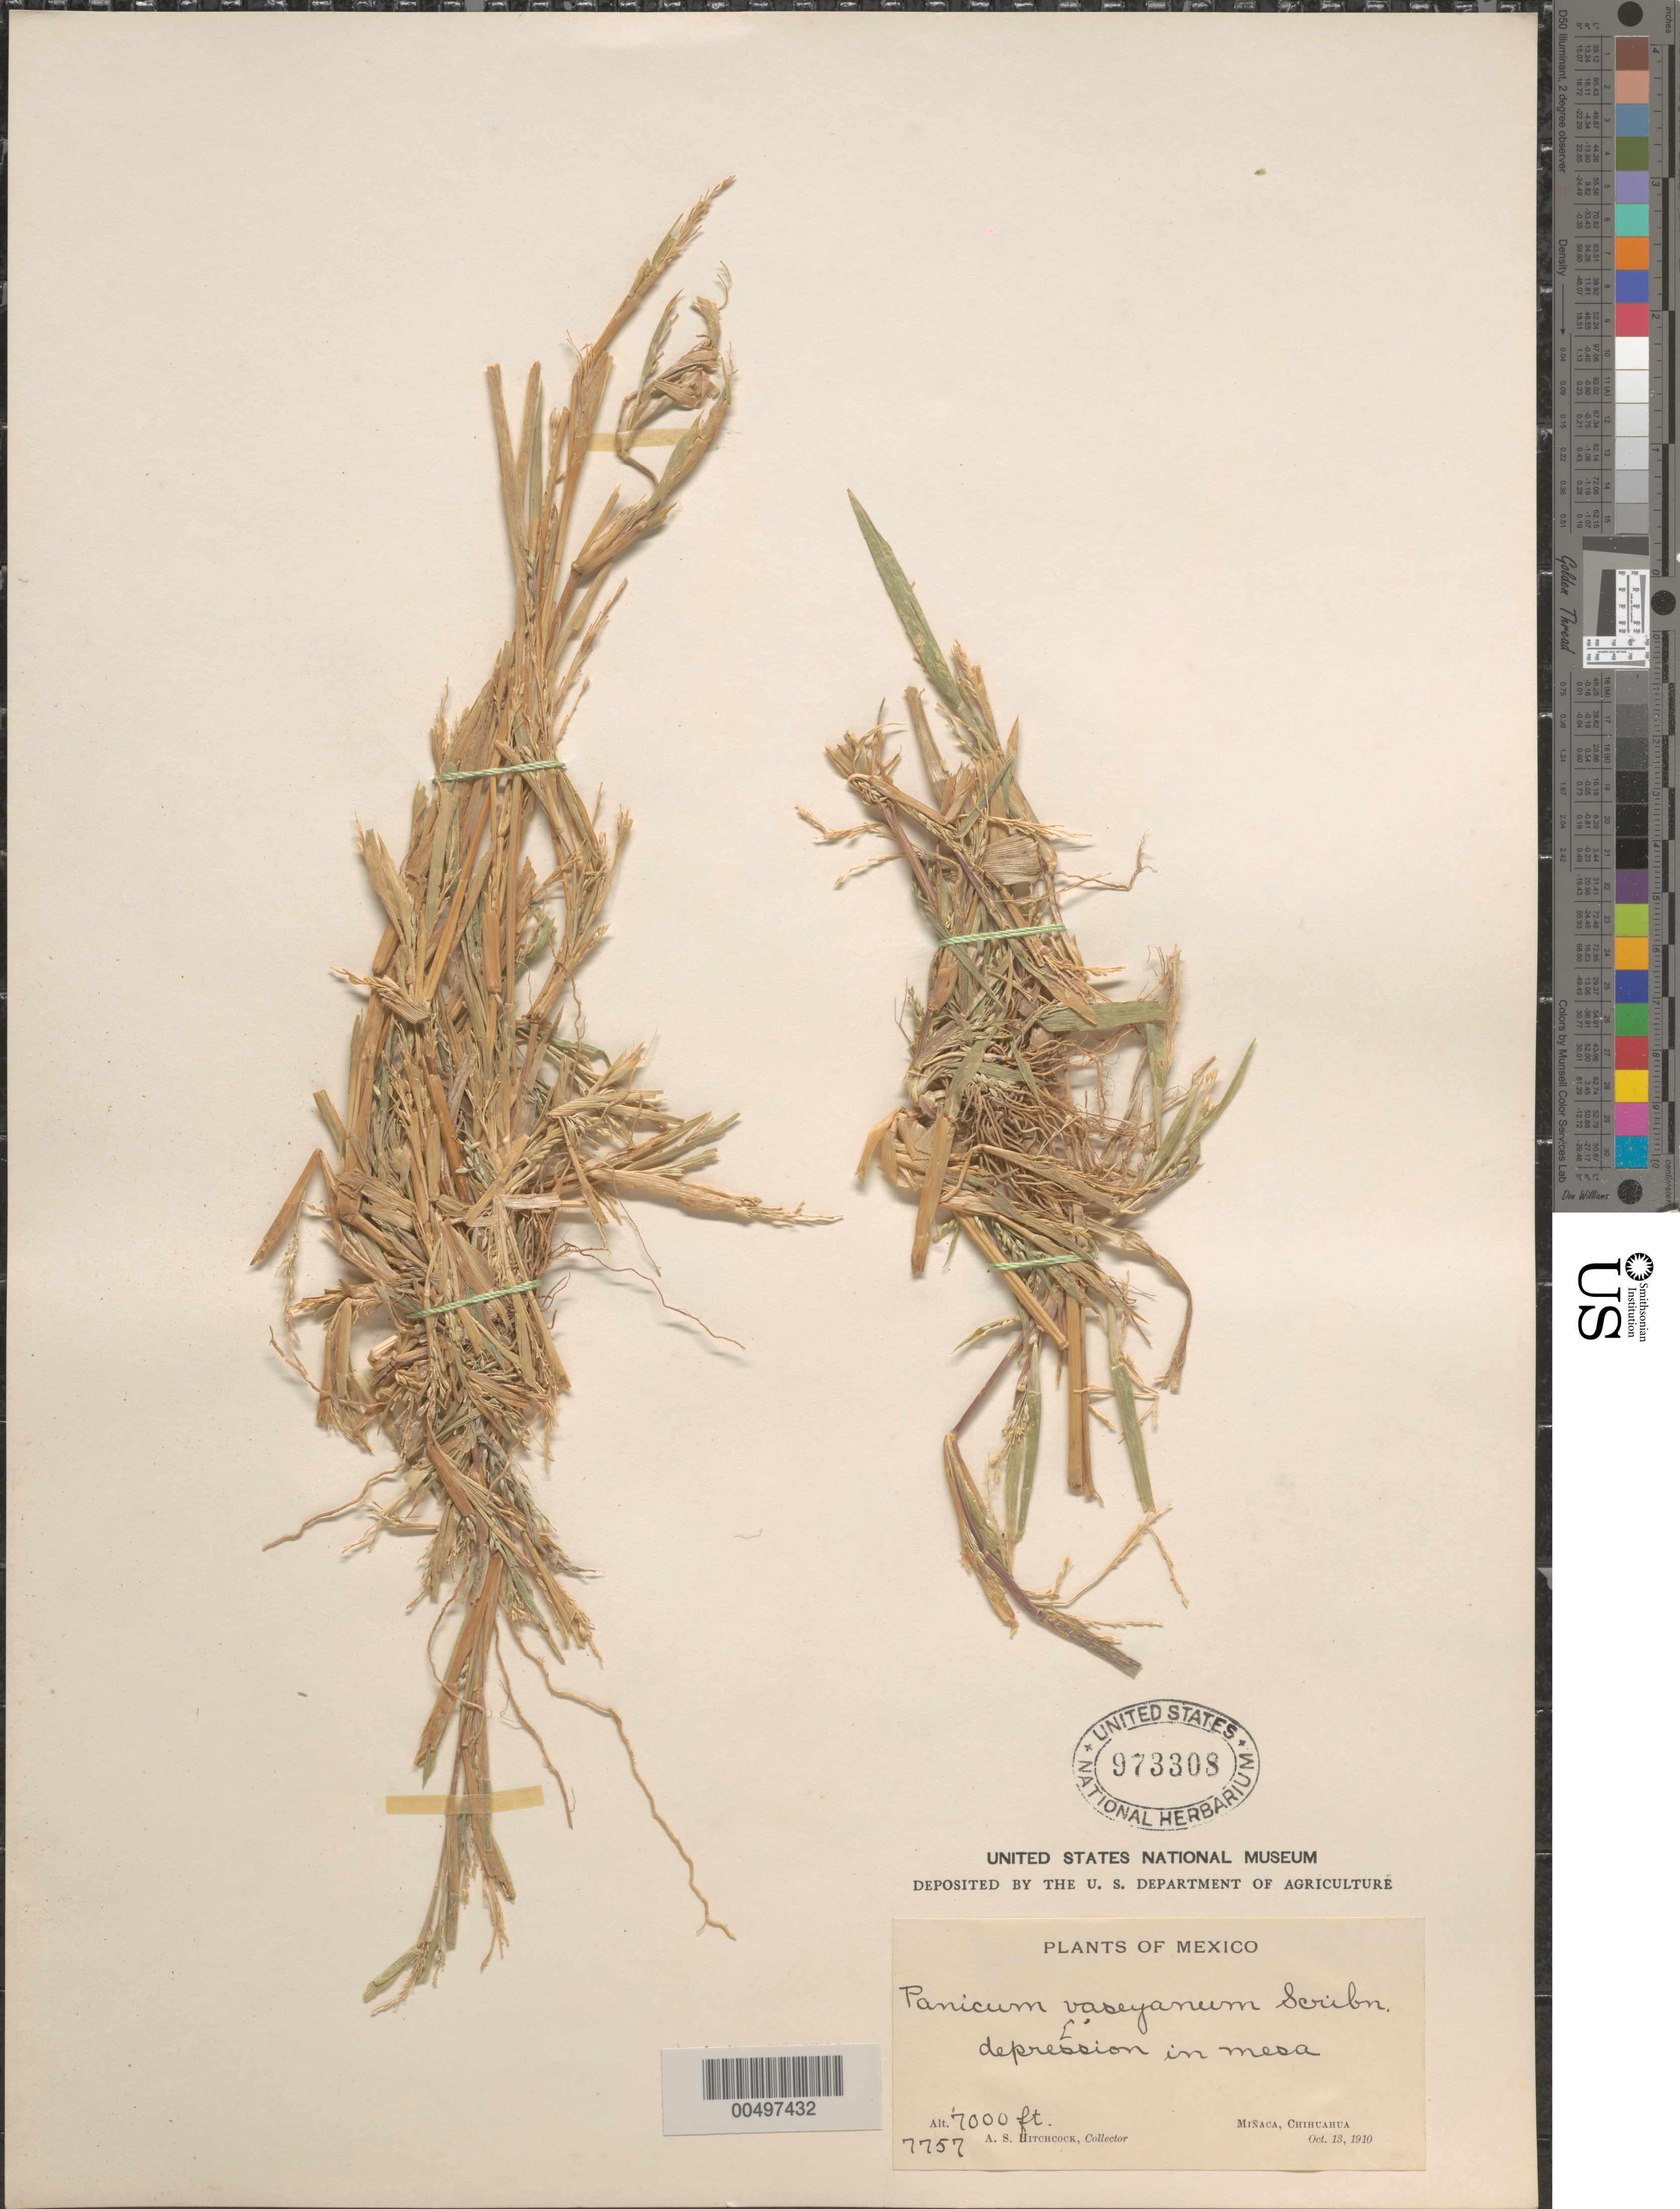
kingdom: Plantae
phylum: Tracheophyta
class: Liliopsida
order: Poales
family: Poaceae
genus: Panicum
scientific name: Panicum vaseyanum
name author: Scribn. ex W.J. Beal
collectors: A. S. Hitchcock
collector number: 7757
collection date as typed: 13 Oct 1910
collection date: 1910-10-13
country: Mexico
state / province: Chihuahua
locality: Miñaca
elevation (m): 2134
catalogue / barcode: US 973308